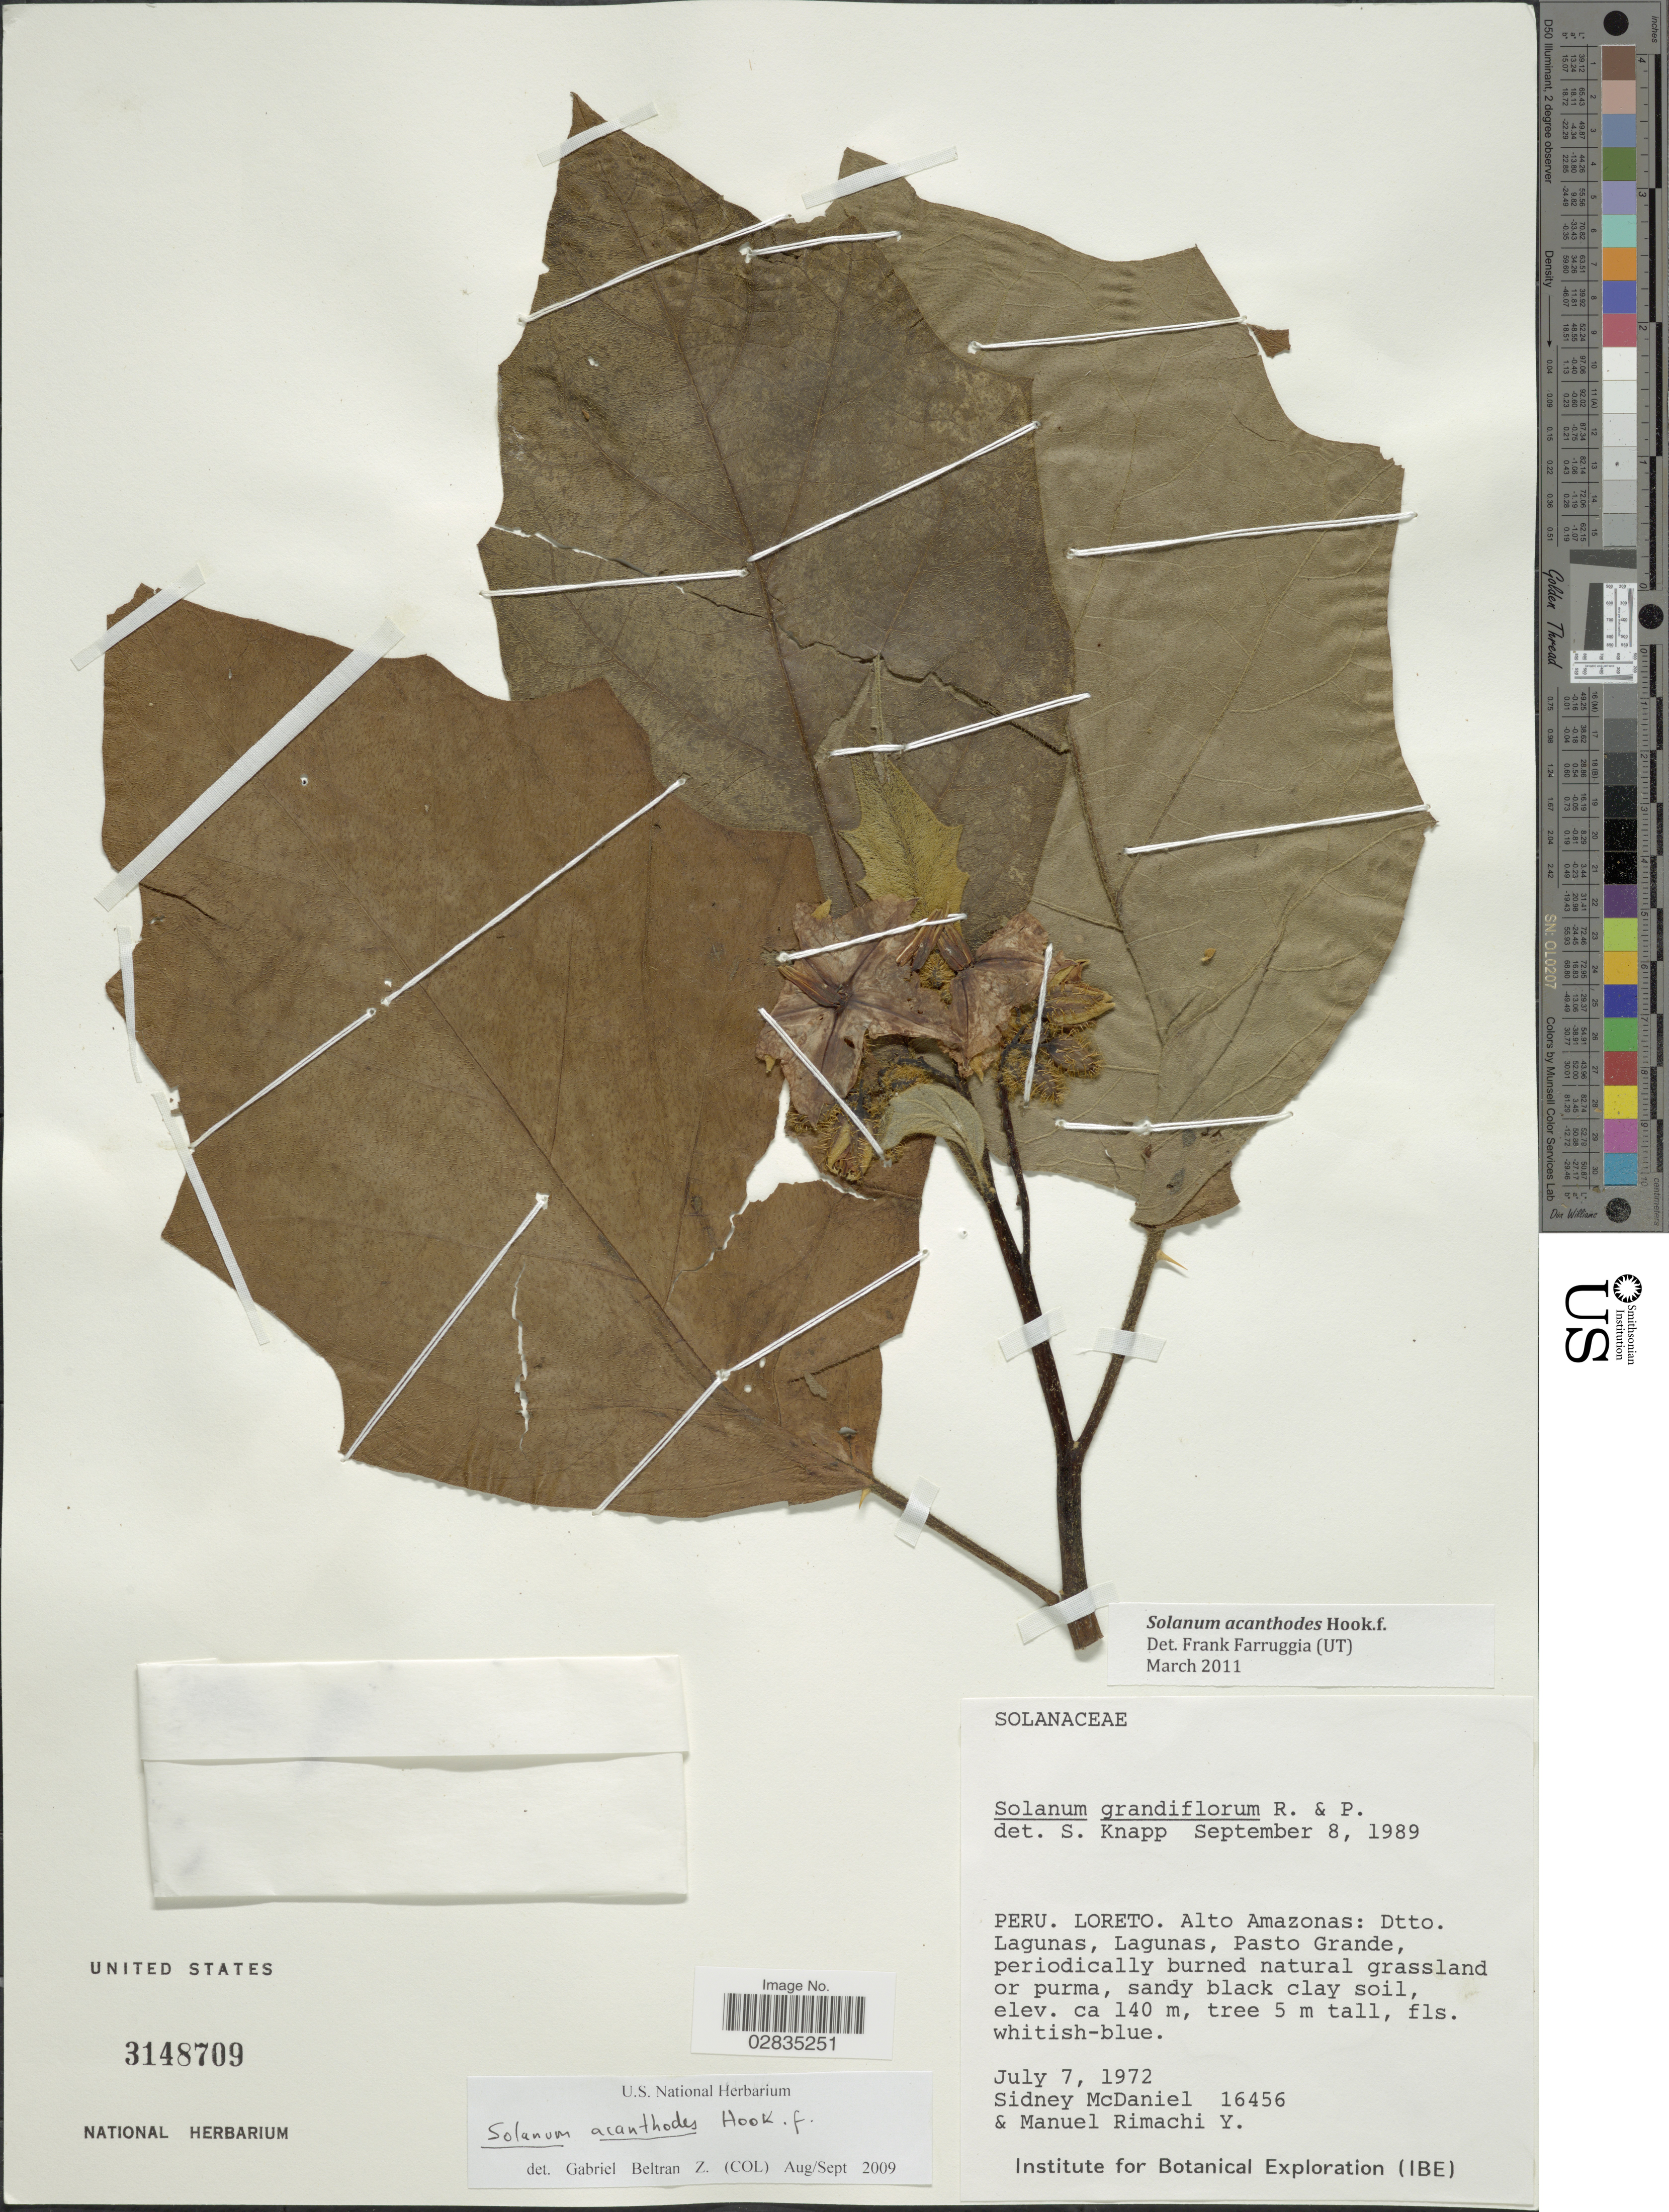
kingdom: Plantae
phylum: Tracheophyta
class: Magnoliopsida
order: Solanales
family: Solanaceae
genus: Solanum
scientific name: Solanum acanthodes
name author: Hook. f.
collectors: S. McDaniel & M. Rimachi Y.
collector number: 16456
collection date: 1972-07-07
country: Peru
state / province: Loreto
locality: Alto Amazonas: Dtto. Lagunas, Lagunas, Pasto Grande.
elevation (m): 140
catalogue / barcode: US 3148709